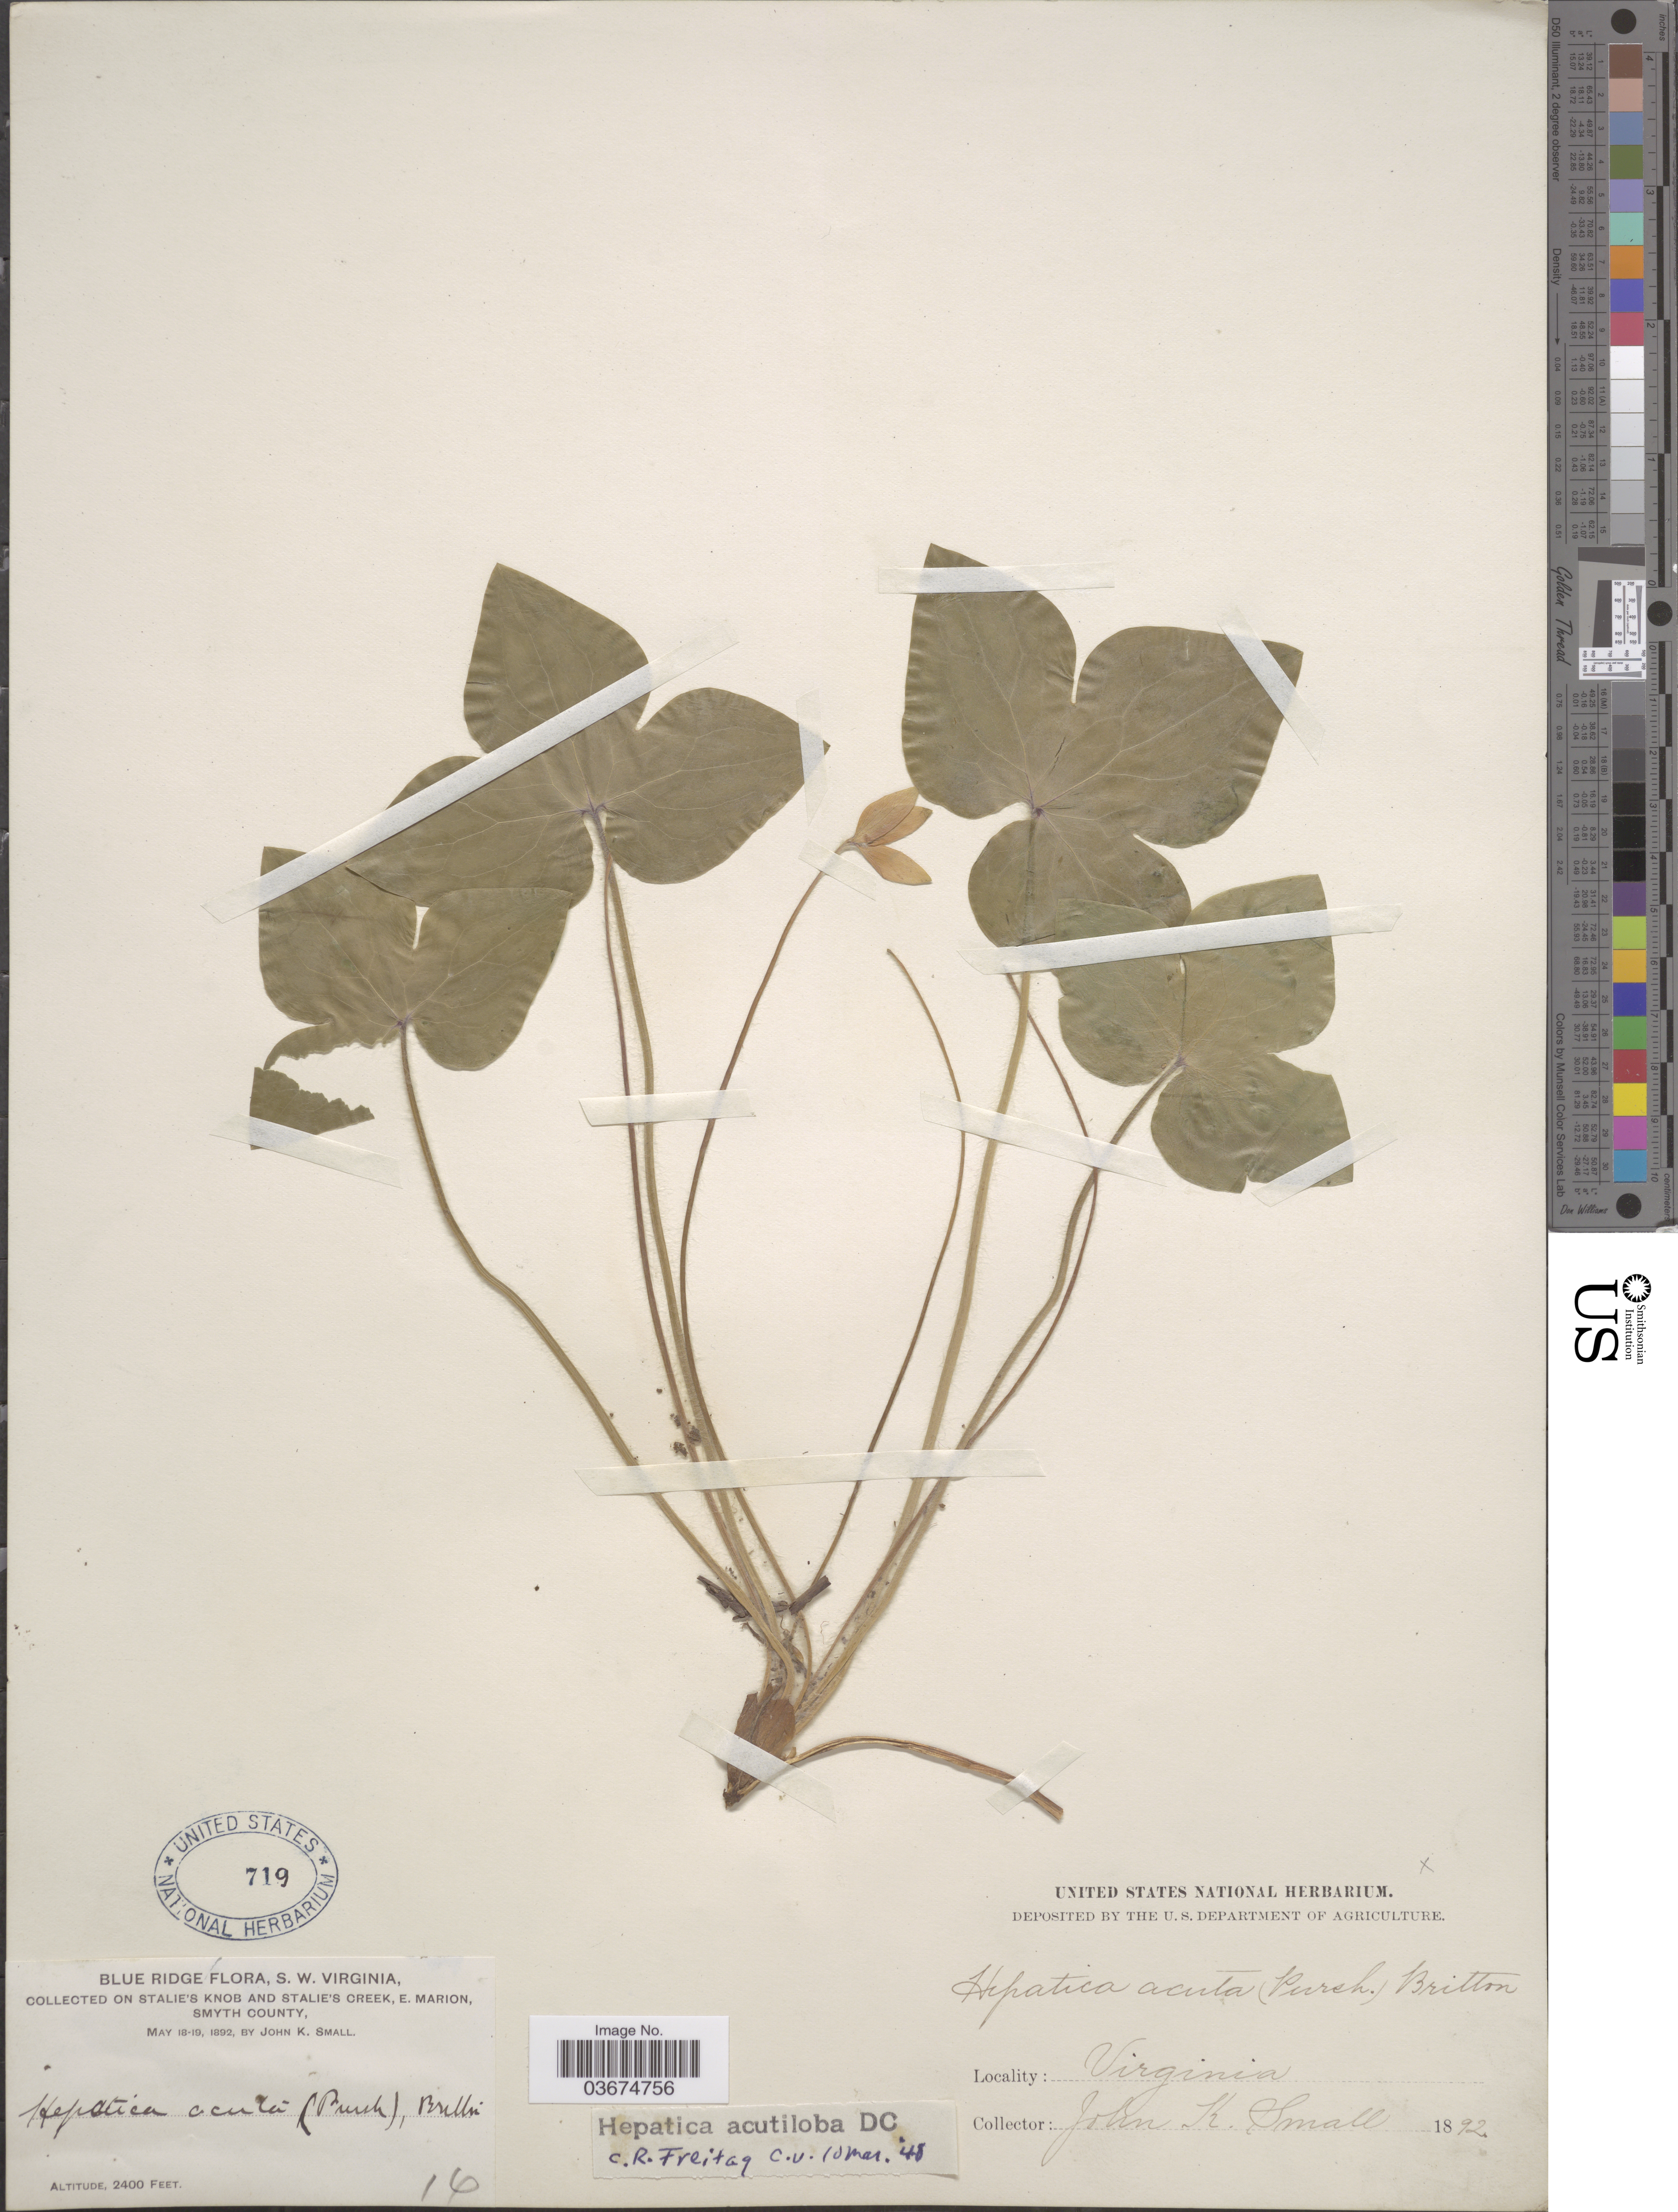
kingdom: Plantae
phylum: Tracheophyta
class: Magnoliopsida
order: Ranunculales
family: Ranunculaceae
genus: Hepatica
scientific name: Hepatica acutiloba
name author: DC.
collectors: J. K. Small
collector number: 16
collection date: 1892-05-18/1892-05-19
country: United States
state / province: Virginia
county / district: Smyth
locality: Blue Ridge. S. W. Virginia. On Stalie's Knob and Stalie's Creek, E. Marion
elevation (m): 732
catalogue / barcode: US 719